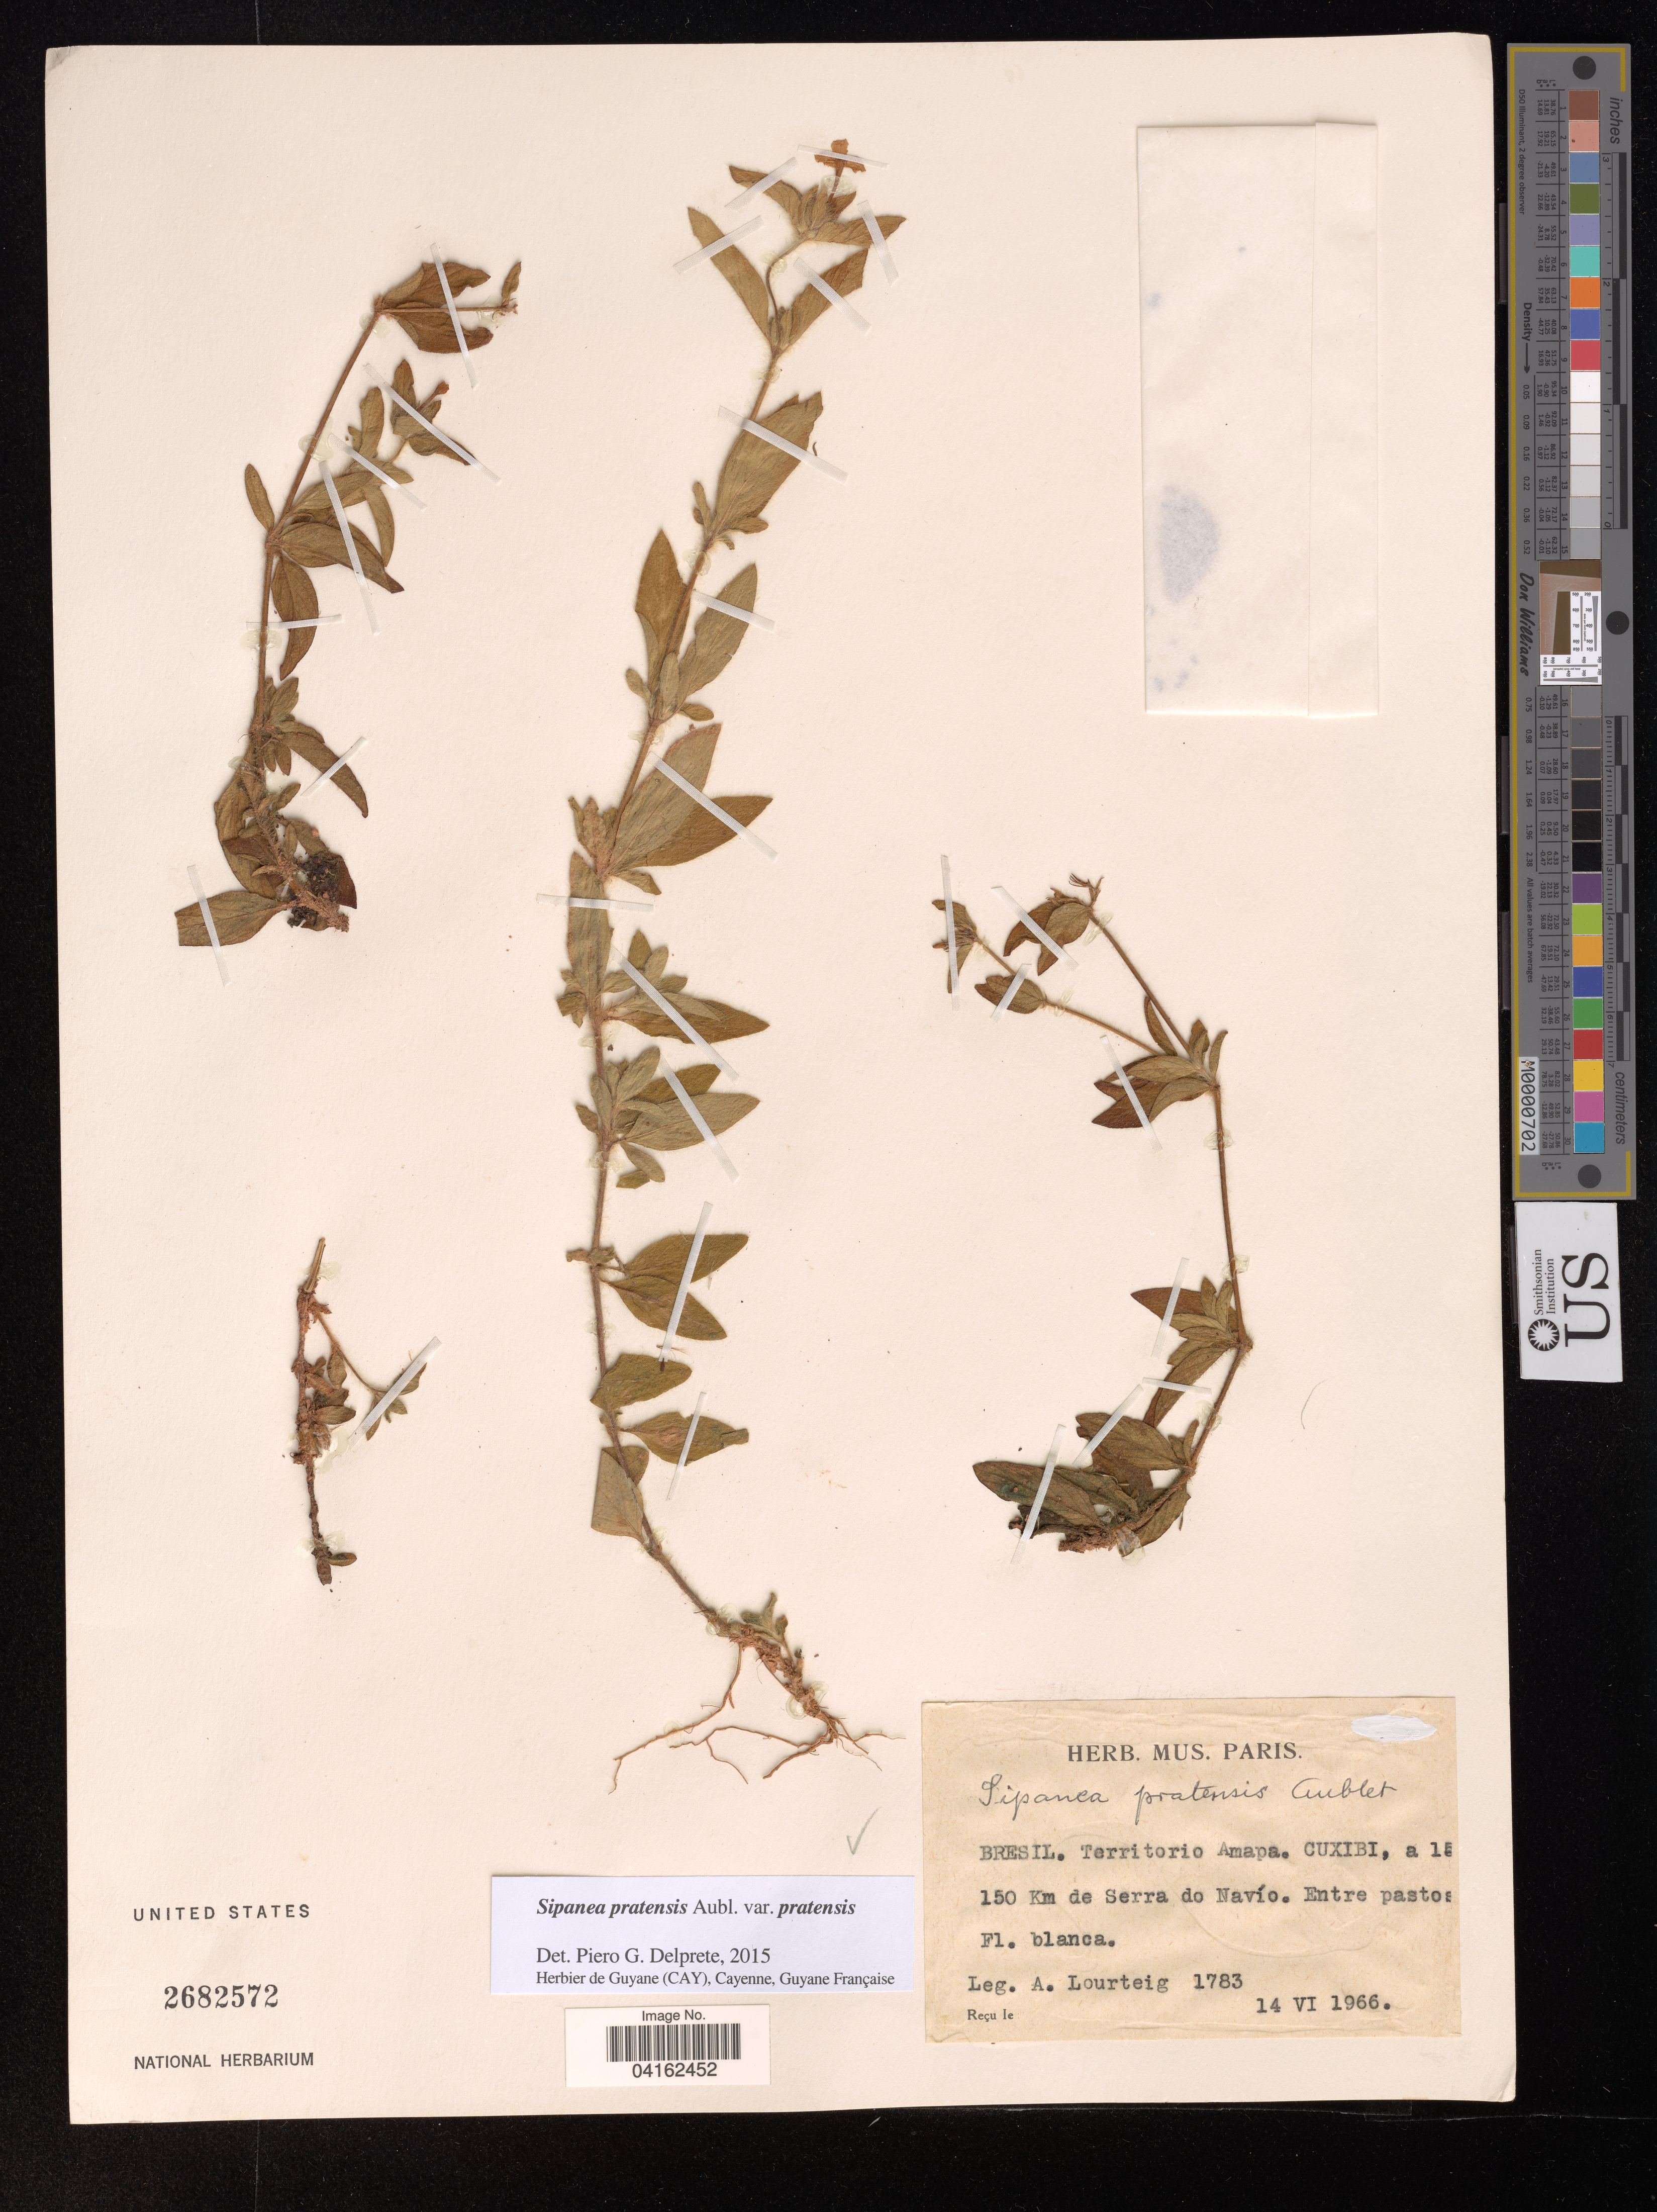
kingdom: Plantae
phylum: Tracheophyta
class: Magnoliopsida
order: Gentianales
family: Rubiaceae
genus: Sipanea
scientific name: Sipanea pratensis var. pratensis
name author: Aubl.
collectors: A. Lourteig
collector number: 1783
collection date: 1966-06-14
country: Brazil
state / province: Amapá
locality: Bresil. Cuxibi, a 1E* 150 Km de Serra do Navío.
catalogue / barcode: US 2682572